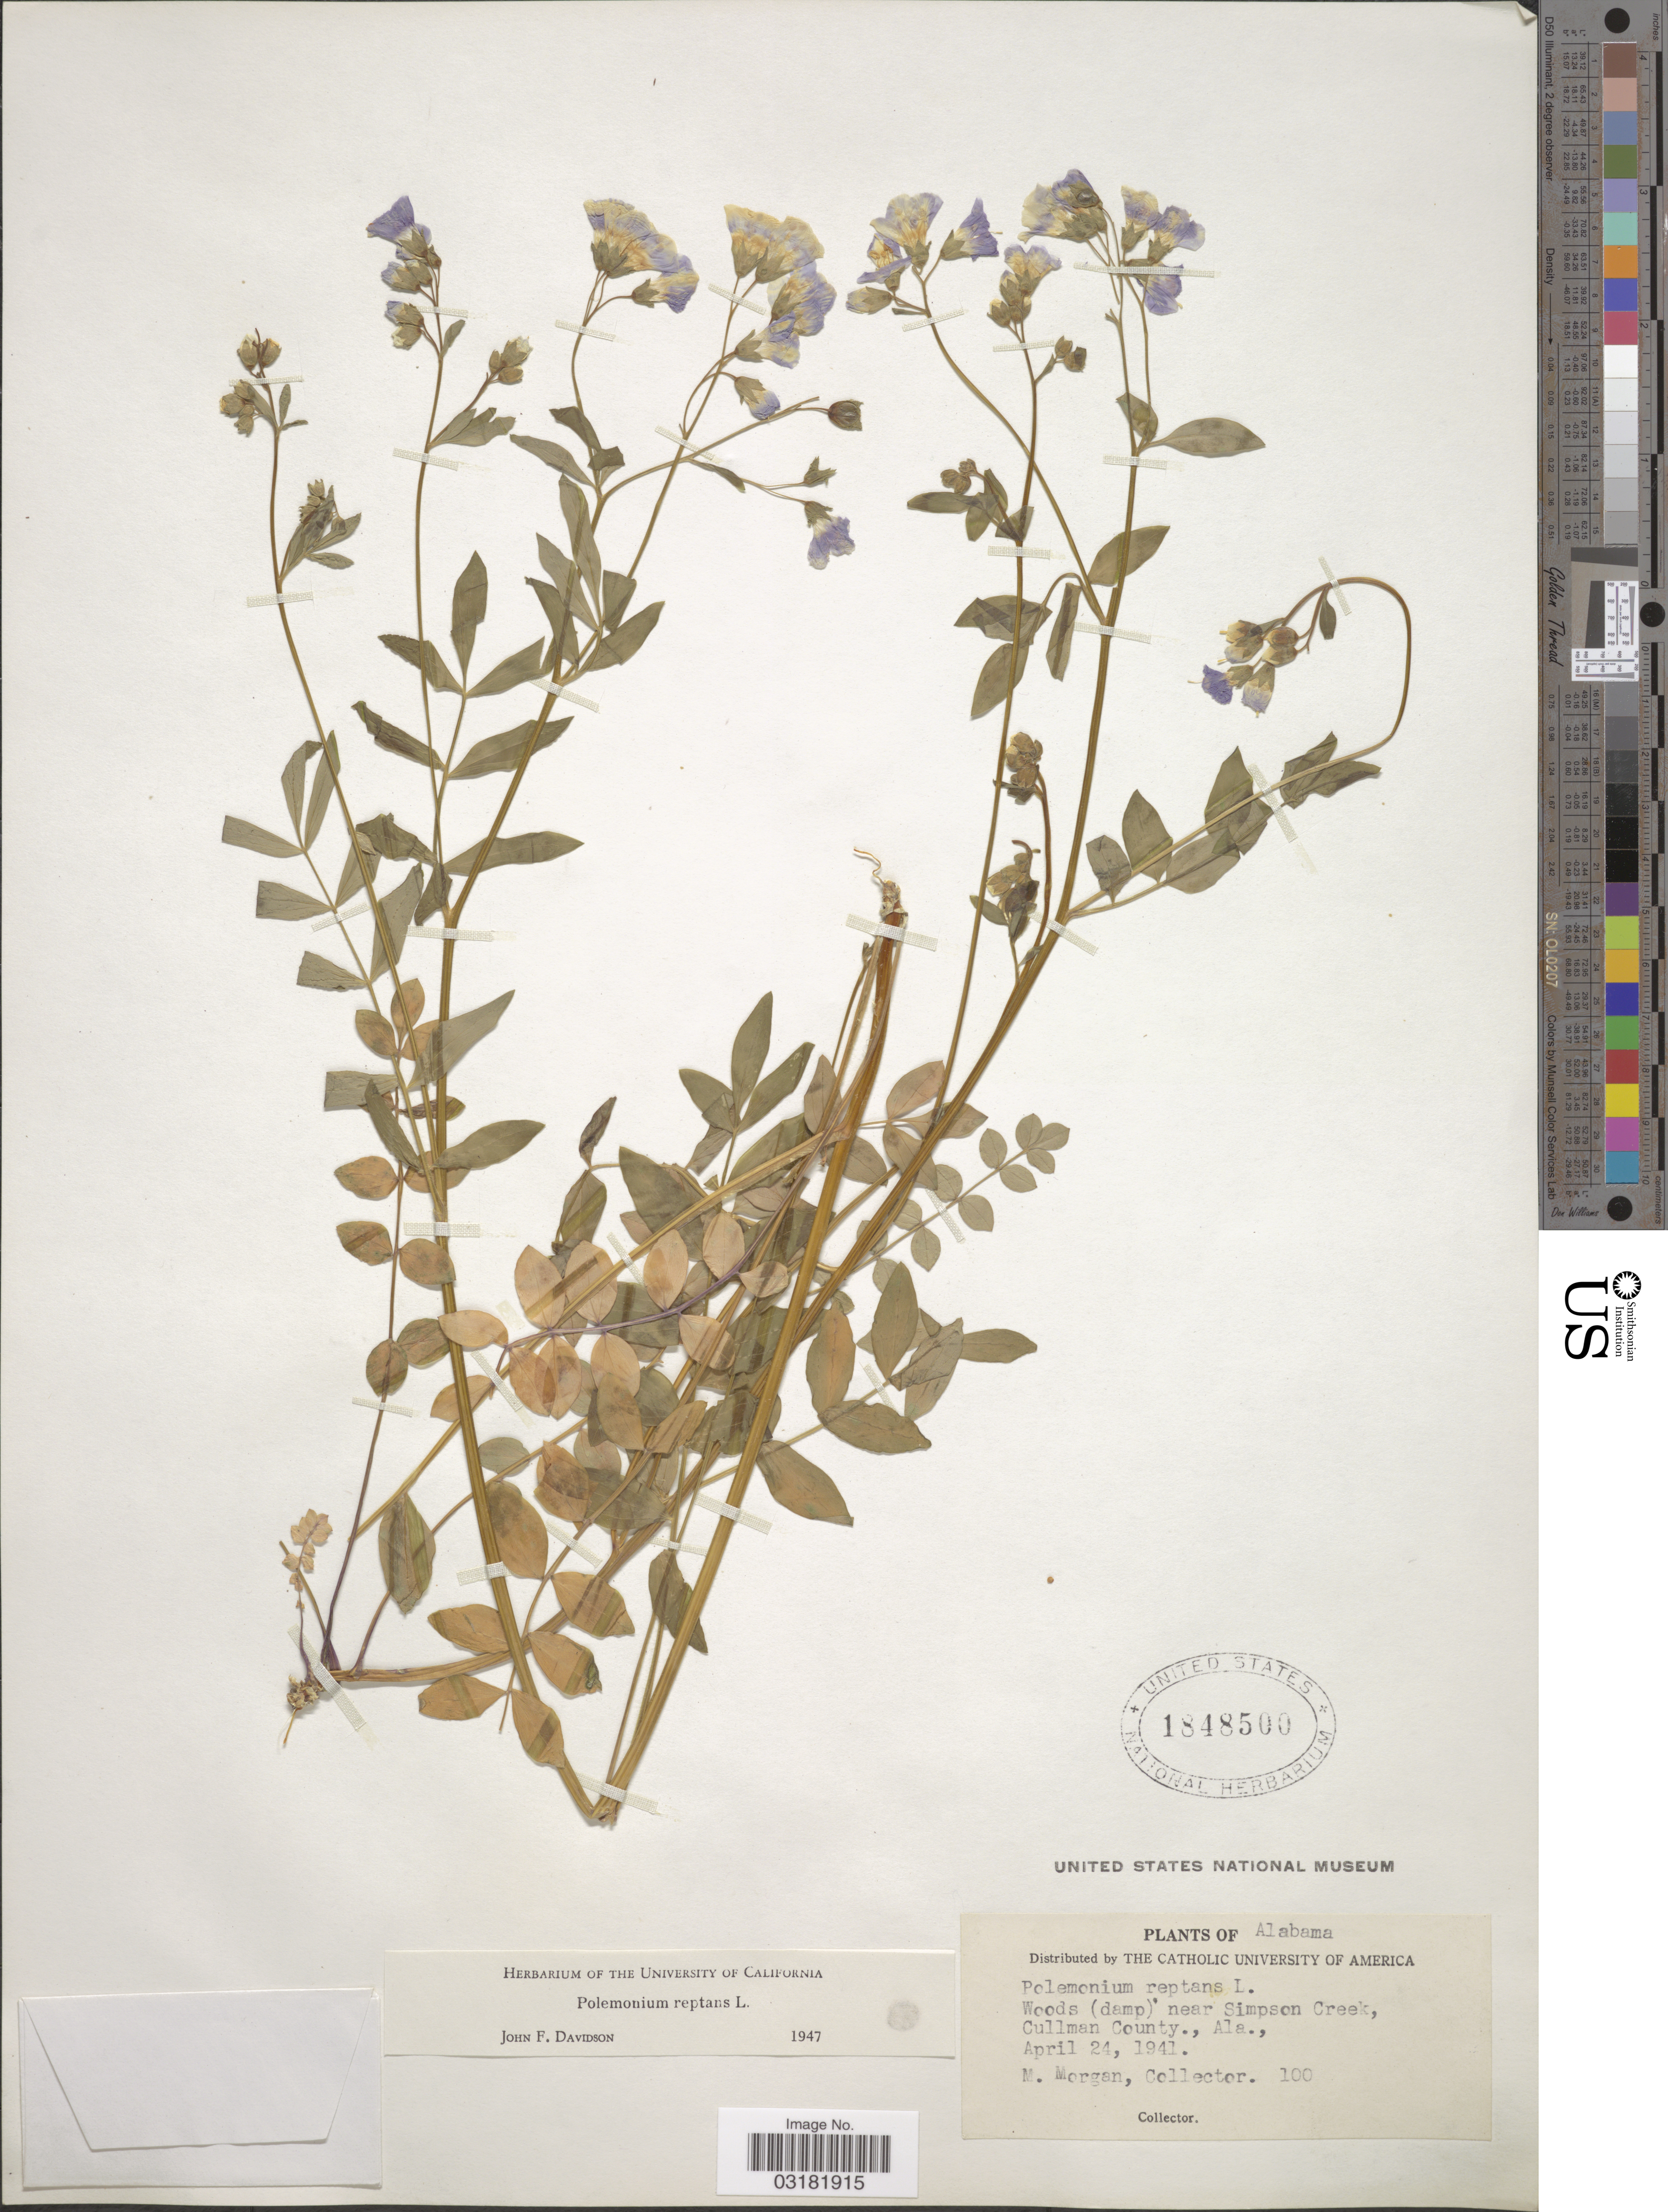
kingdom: Plantae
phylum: Tracheophyta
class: Magnoliopsida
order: Ericales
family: Polemoniaceae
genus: Polemonium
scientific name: Polemonium reptans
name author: L.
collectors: M. Morgan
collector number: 100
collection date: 1941-04-24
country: United States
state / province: Alabama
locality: Woods (damp) near Simpson Creek, Cullman County.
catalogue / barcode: US 1848500